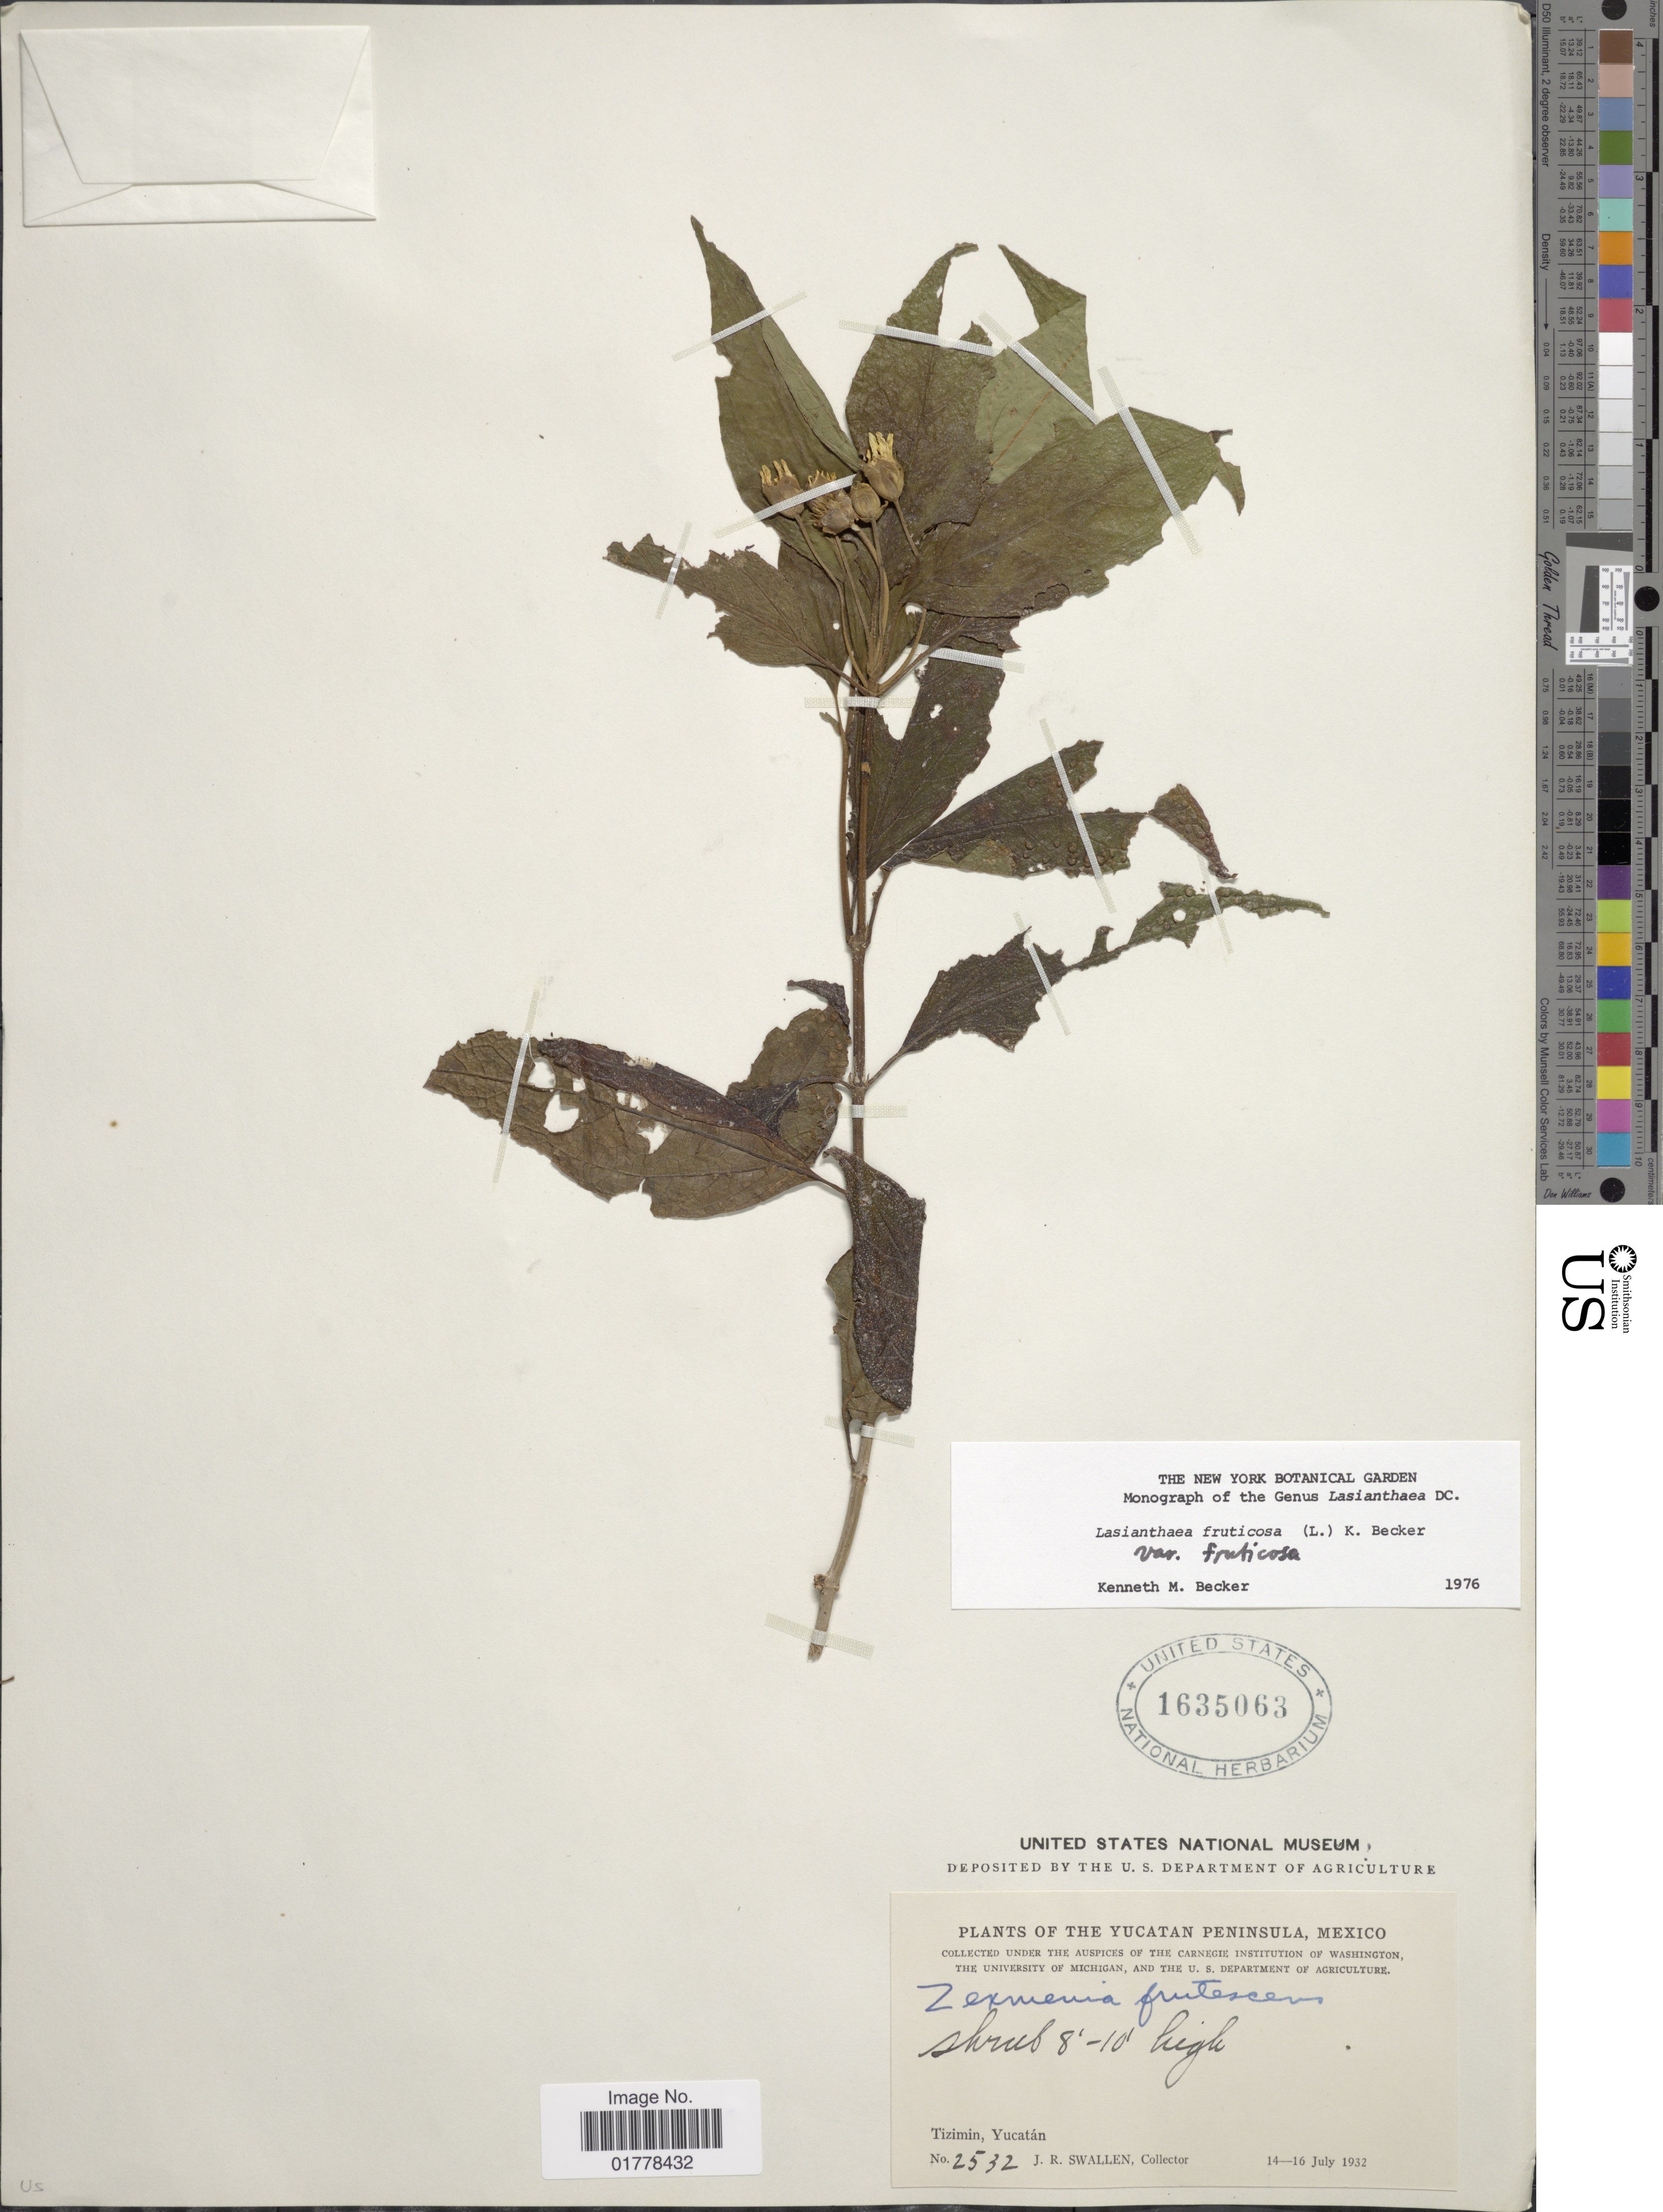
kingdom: Plantae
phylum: Tracheophyta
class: Magnoliopsida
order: Asterales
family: Asteraceae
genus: Lasianthaea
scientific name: Lasianthaea fruticosa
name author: (L.) K.M. Becker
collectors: J. R. Swallen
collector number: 2532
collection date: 1932-07-14/1932-07-16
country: Mexico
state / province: Yucatán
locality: Yucatan Peninsula, Mexico. Tizimin, Yucatán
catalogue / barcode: US 1635063